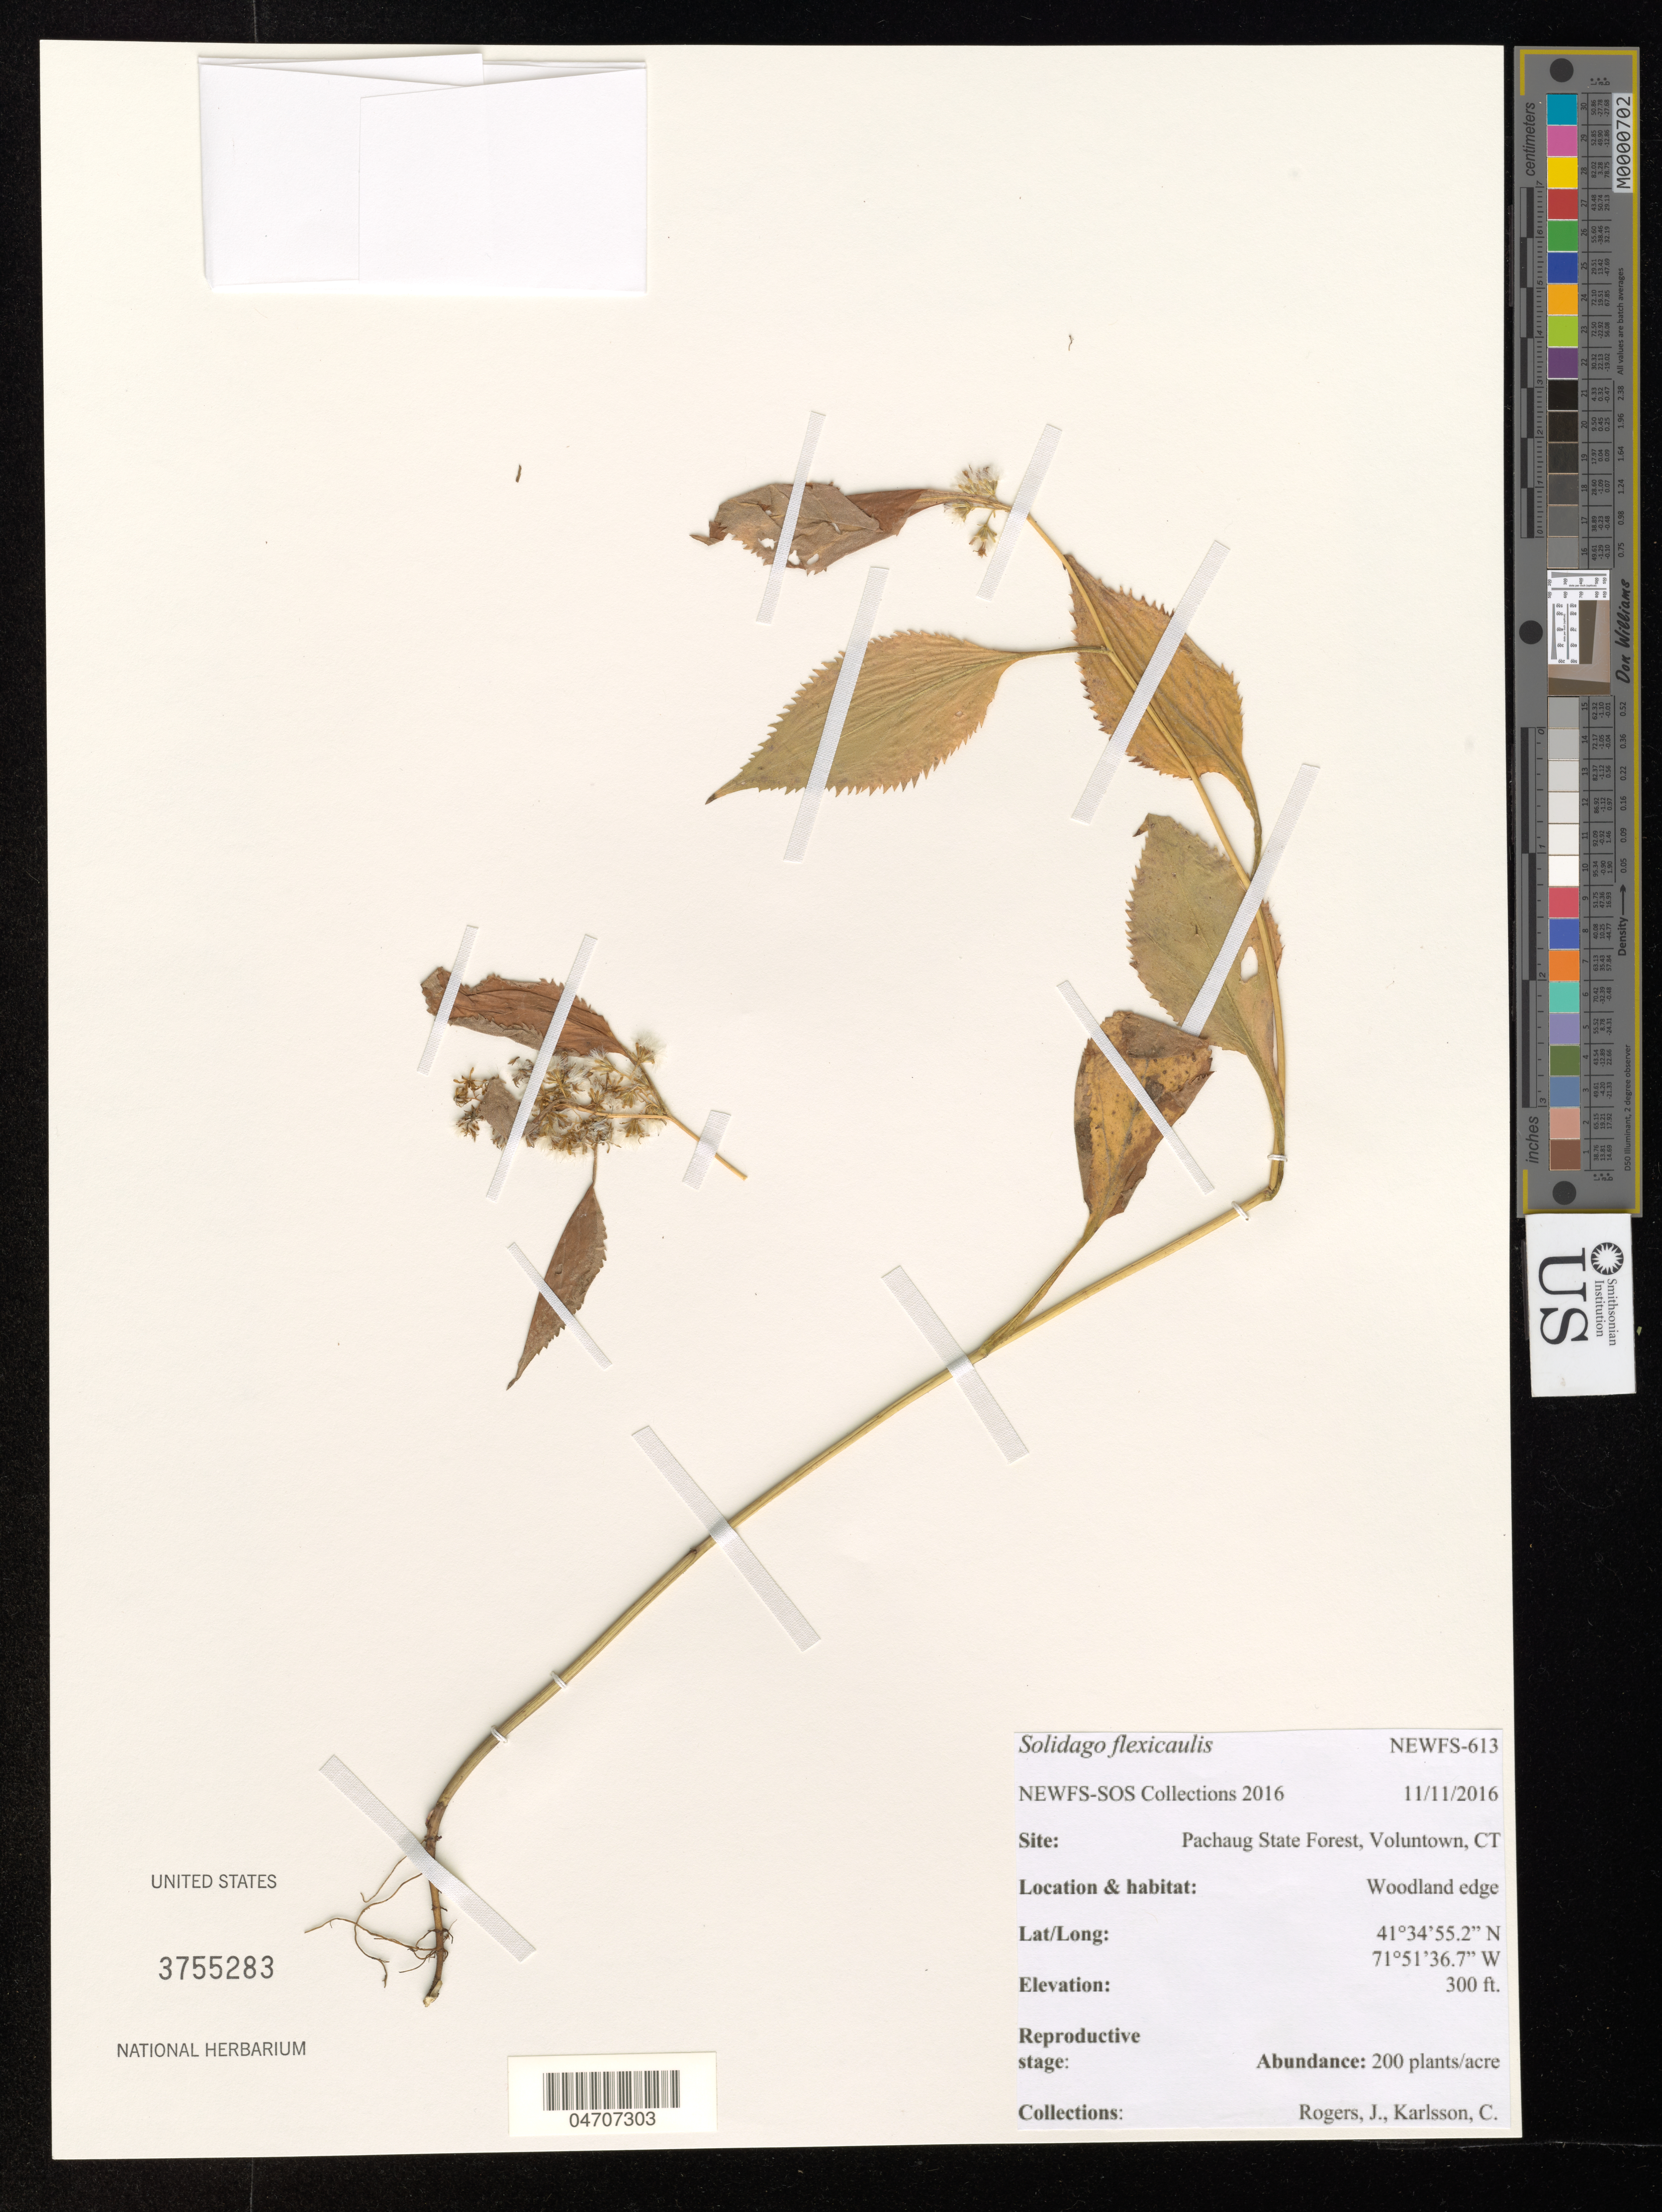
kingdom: Plantae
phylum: Tracheophyta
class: Magnoliopsida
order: Asterales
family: Asteraceae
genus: Solidago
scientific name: Solidago flexicaulis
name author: L.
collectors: J. Rogers & C. Karlsson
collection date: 2016-11-11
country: United States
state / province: Connecticut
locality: Site: Pachaug State Forest, Voluntown, CT.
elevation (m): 91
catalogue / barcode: US 3755283